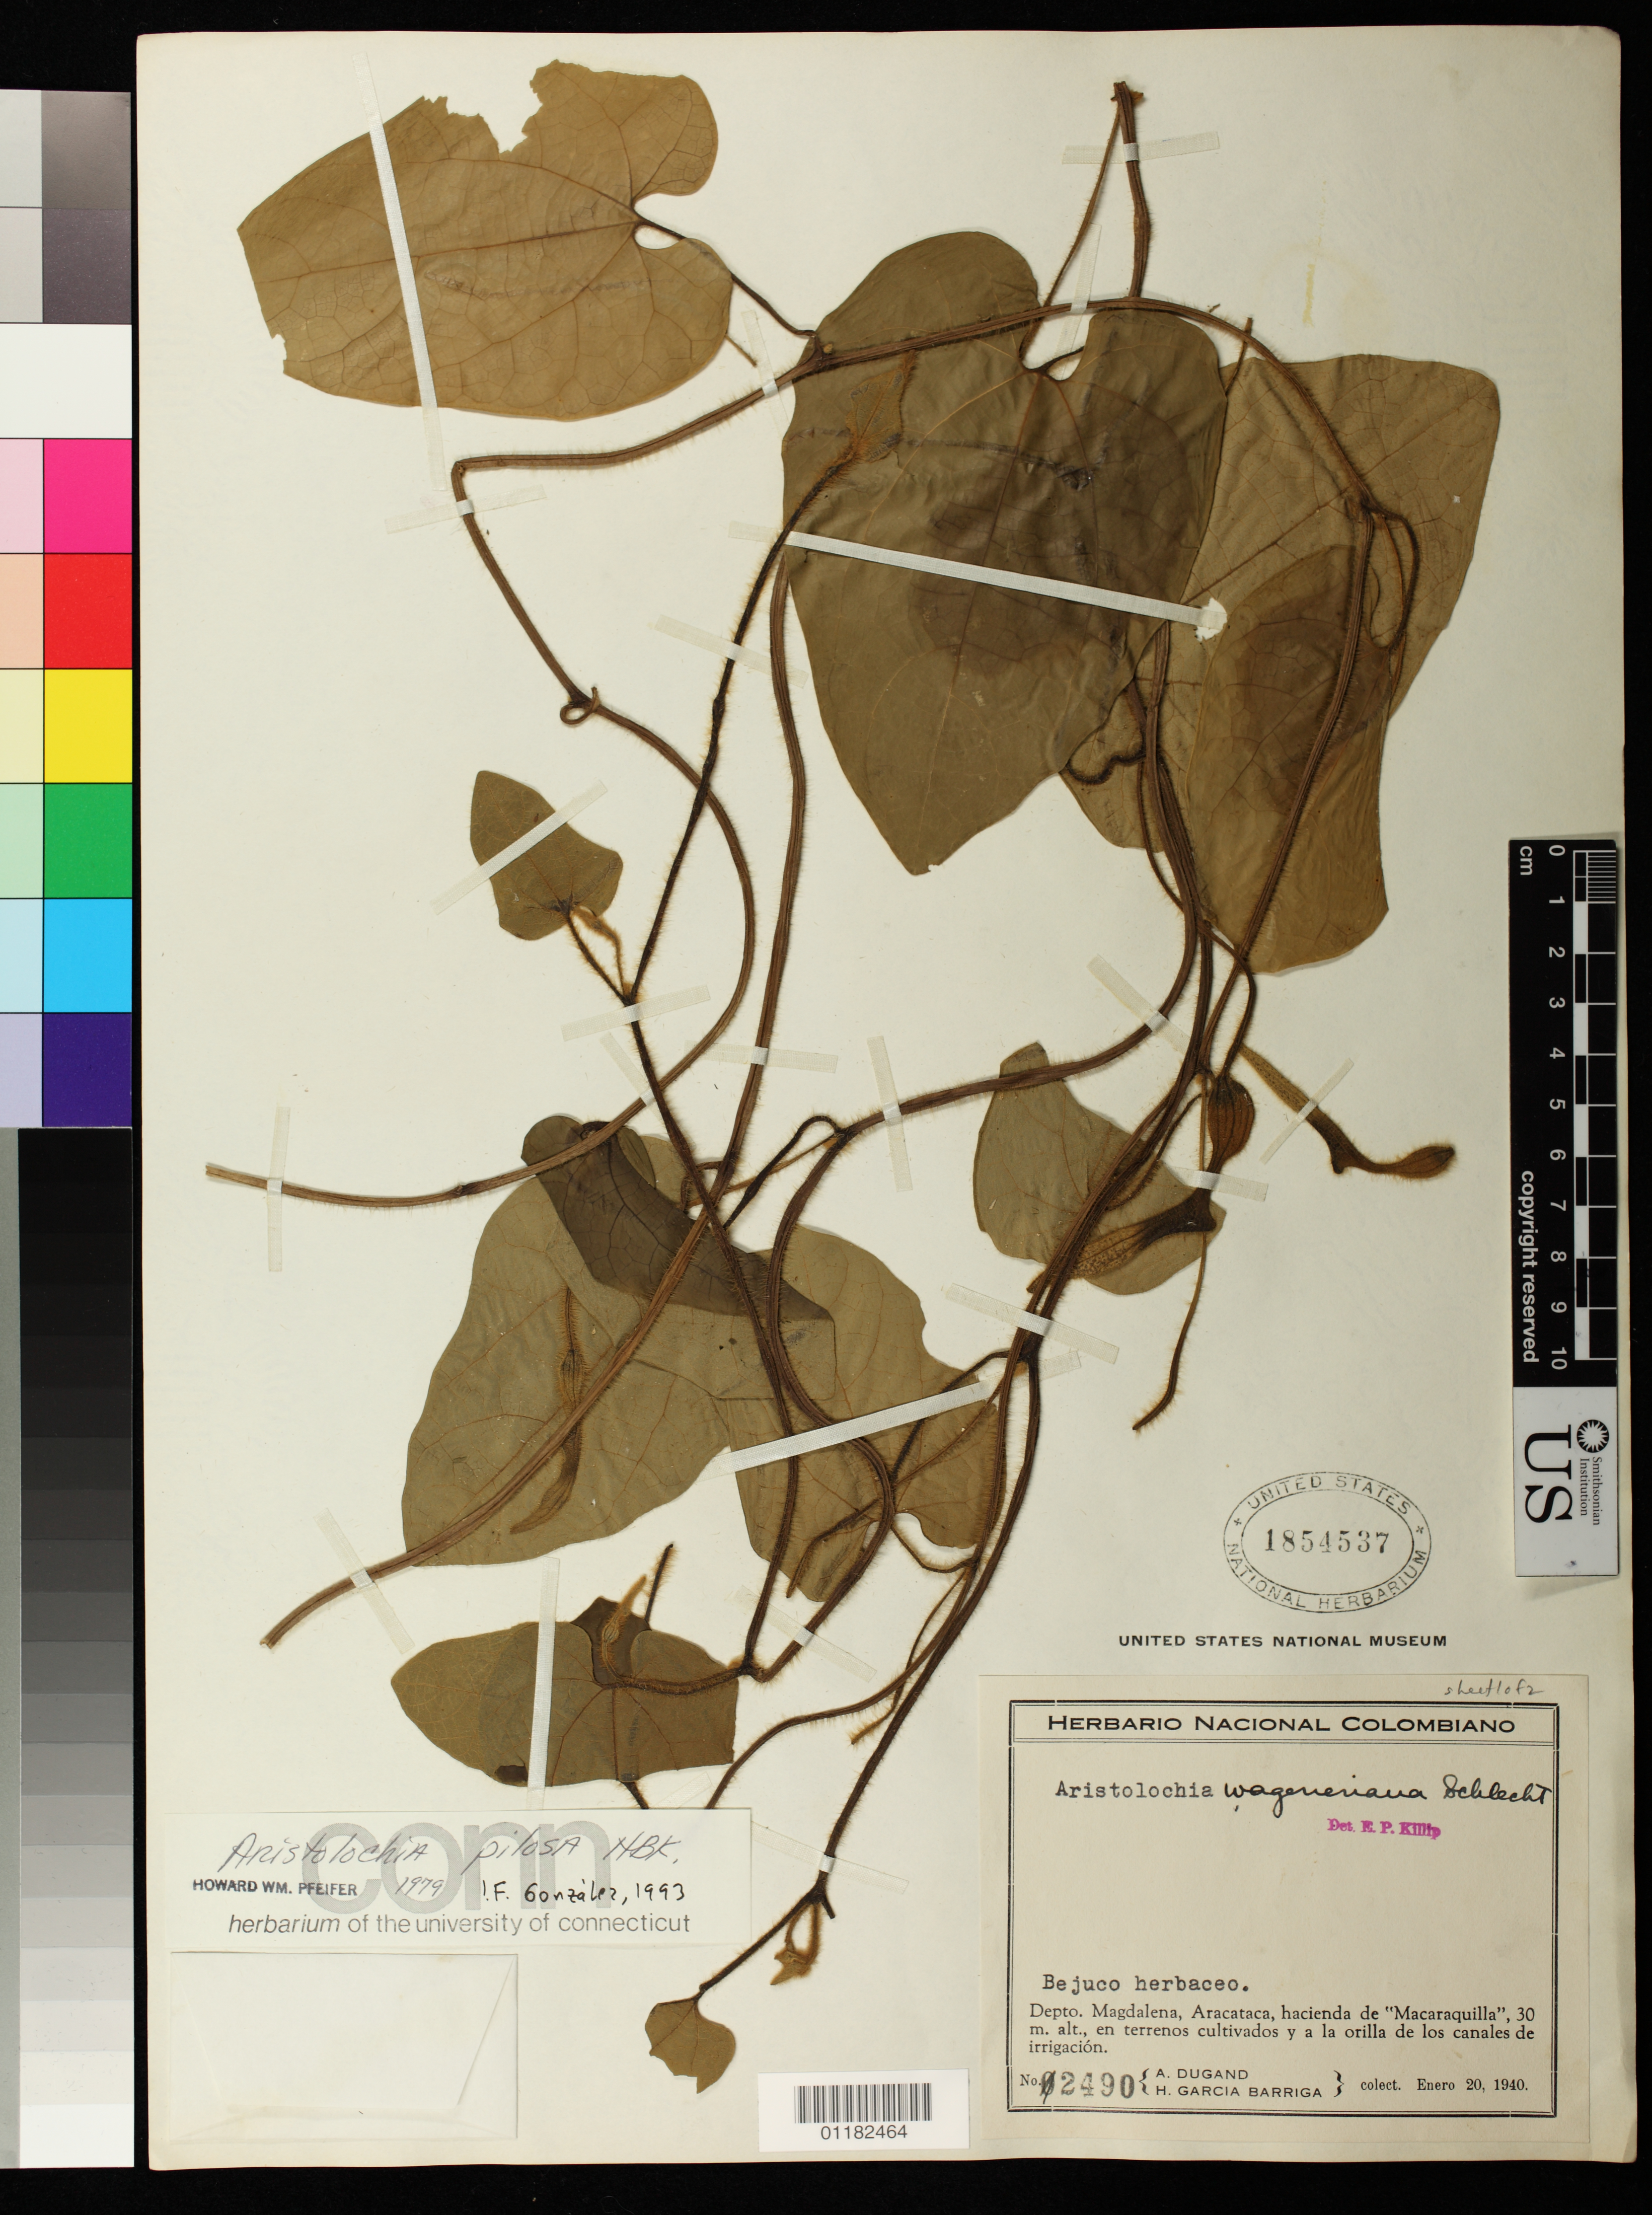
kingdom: Plantae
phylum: Tracheophyta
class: Magnoliopsida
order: Piperales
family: Aristolochiaceae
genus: Aristolochia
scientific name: Aristolochia pilosa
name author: Kunth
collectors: A. Dugand G. & H. García Barriga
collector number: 2490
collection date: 1940-01-20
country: Colombia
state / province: Magdalena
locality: Aracataca, hacienda de "Macaraquilla"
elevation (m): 30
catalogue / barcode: US 1854537